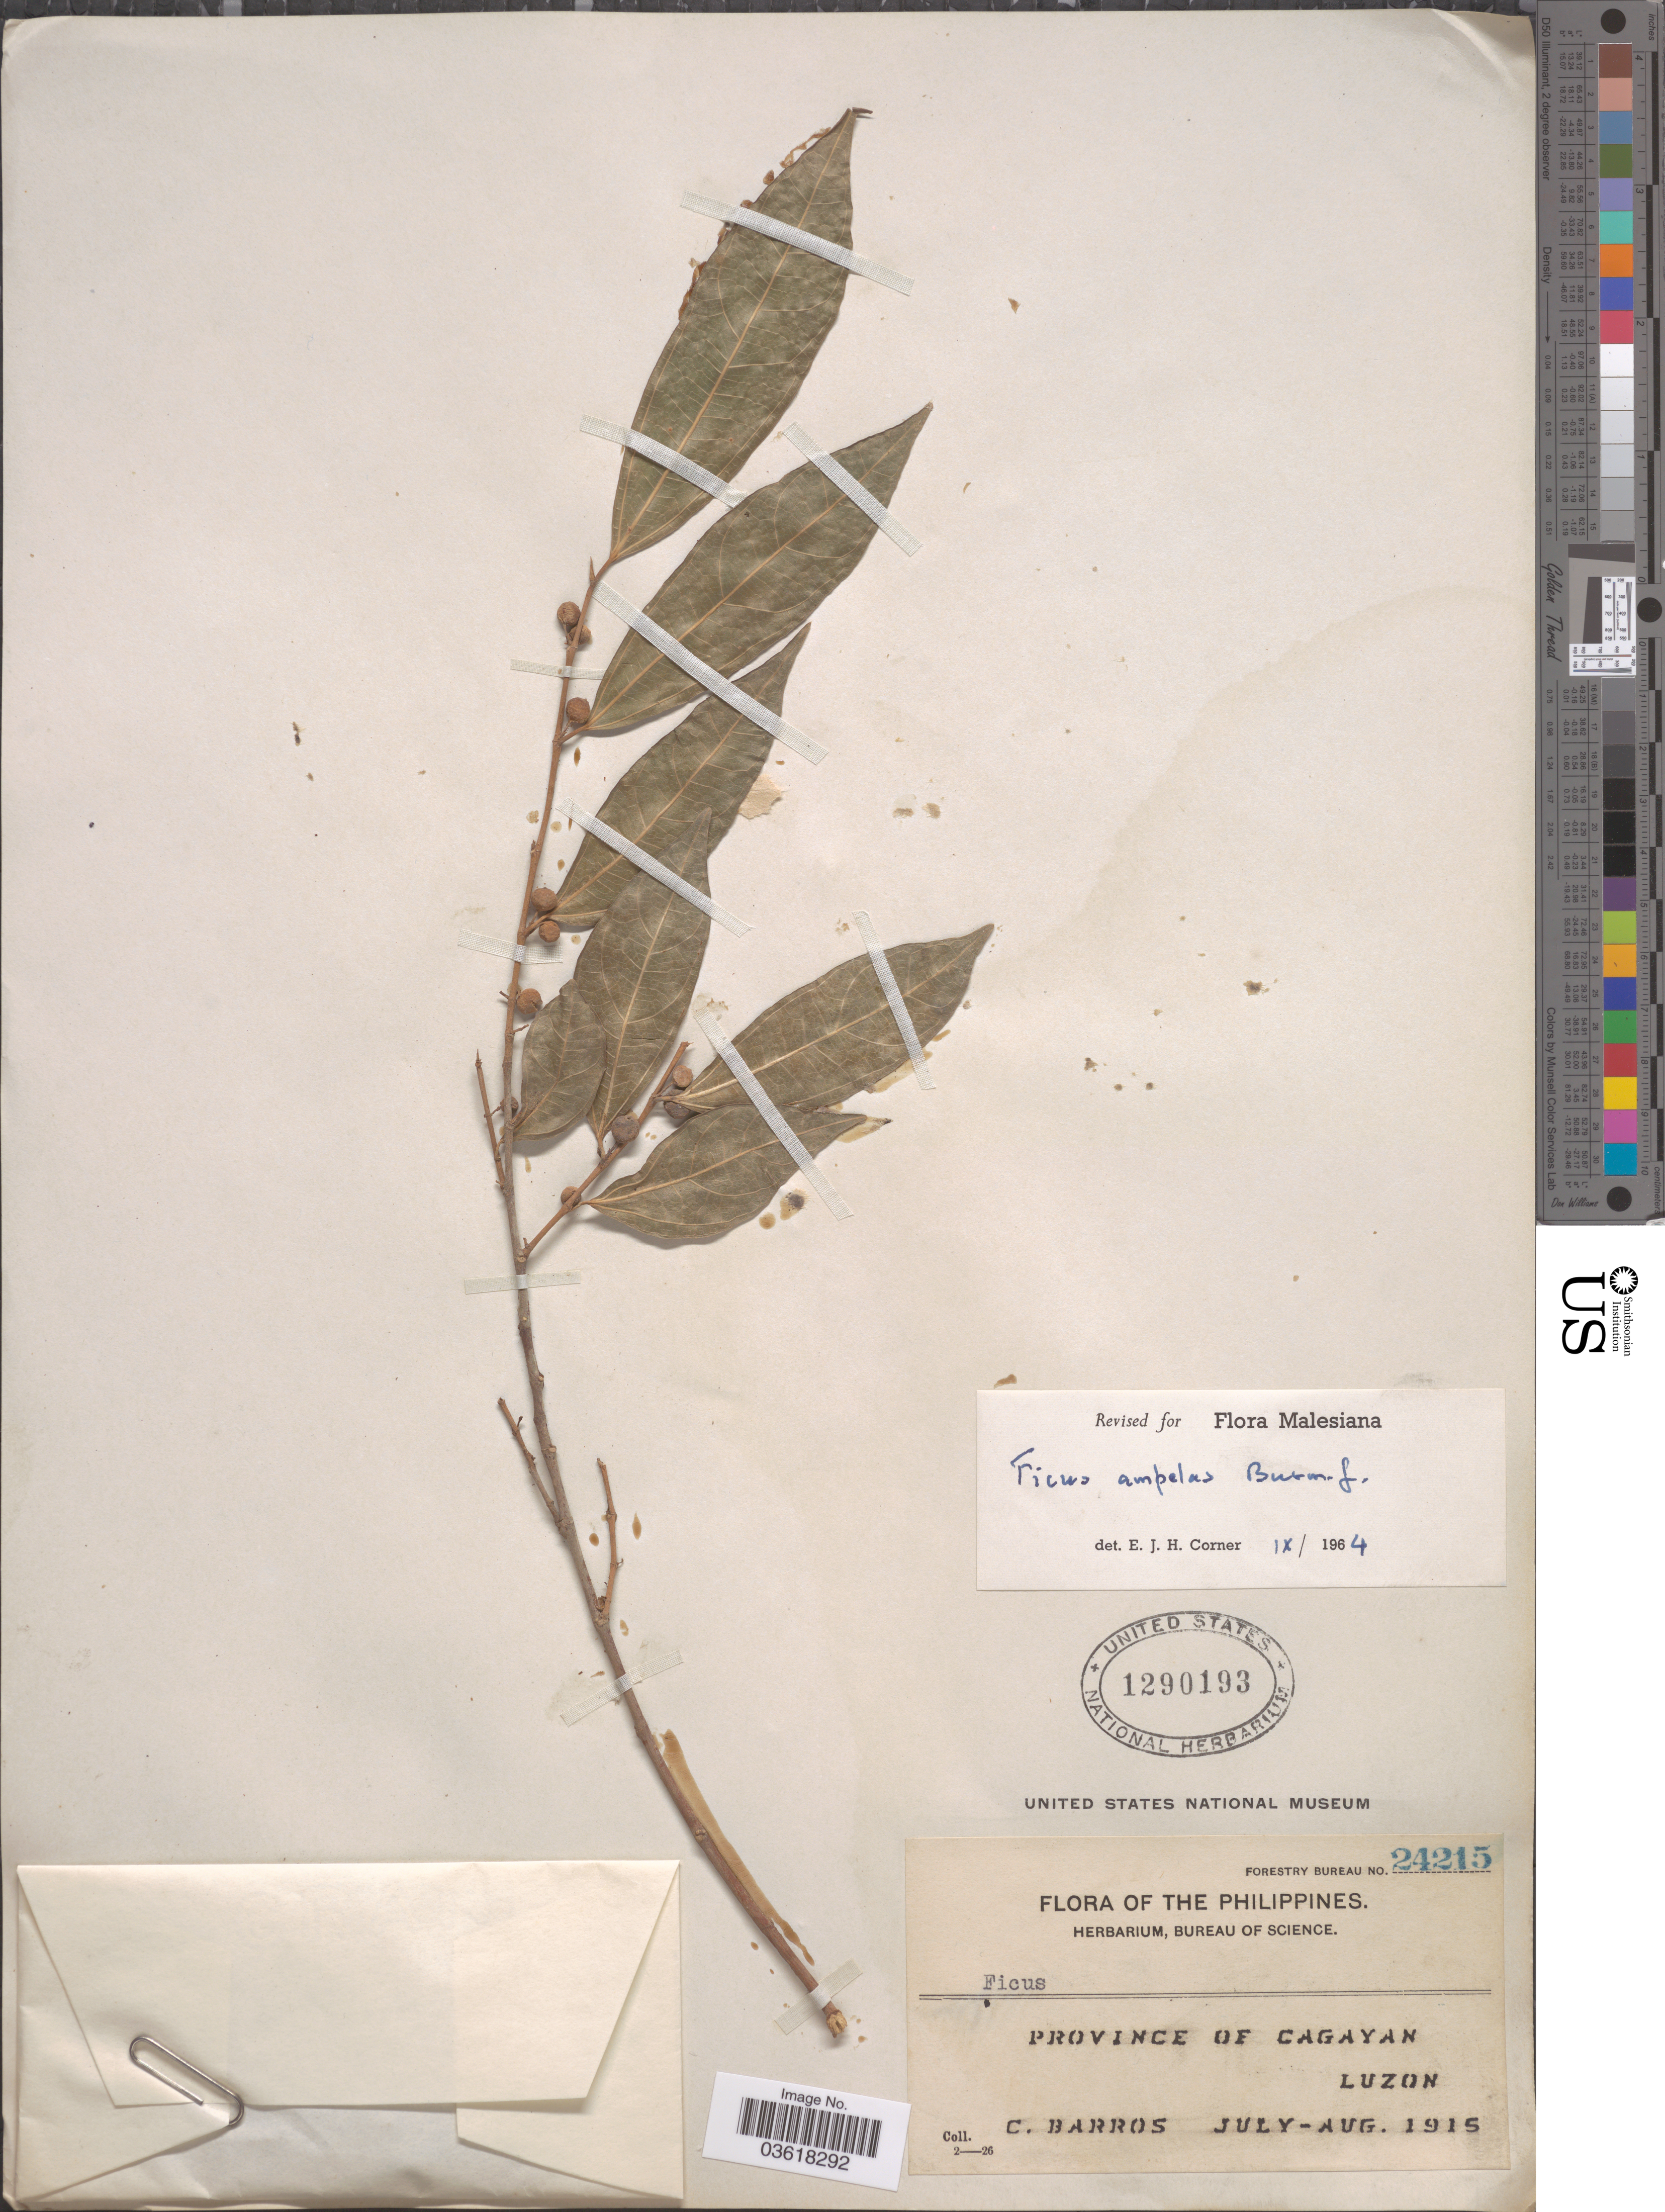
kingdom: Plantae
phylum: Tracheophyta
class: Magnoliopsida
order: Rosales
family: Moraceae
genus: Ficus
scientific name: Ficus ampelos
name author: Burm. f.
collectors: C. Barros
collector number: Forestry Bureau 24215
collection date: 1915-07/1915-08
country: Philippines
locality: Province of Cagayan, Luzon.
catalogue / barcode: US 1290193